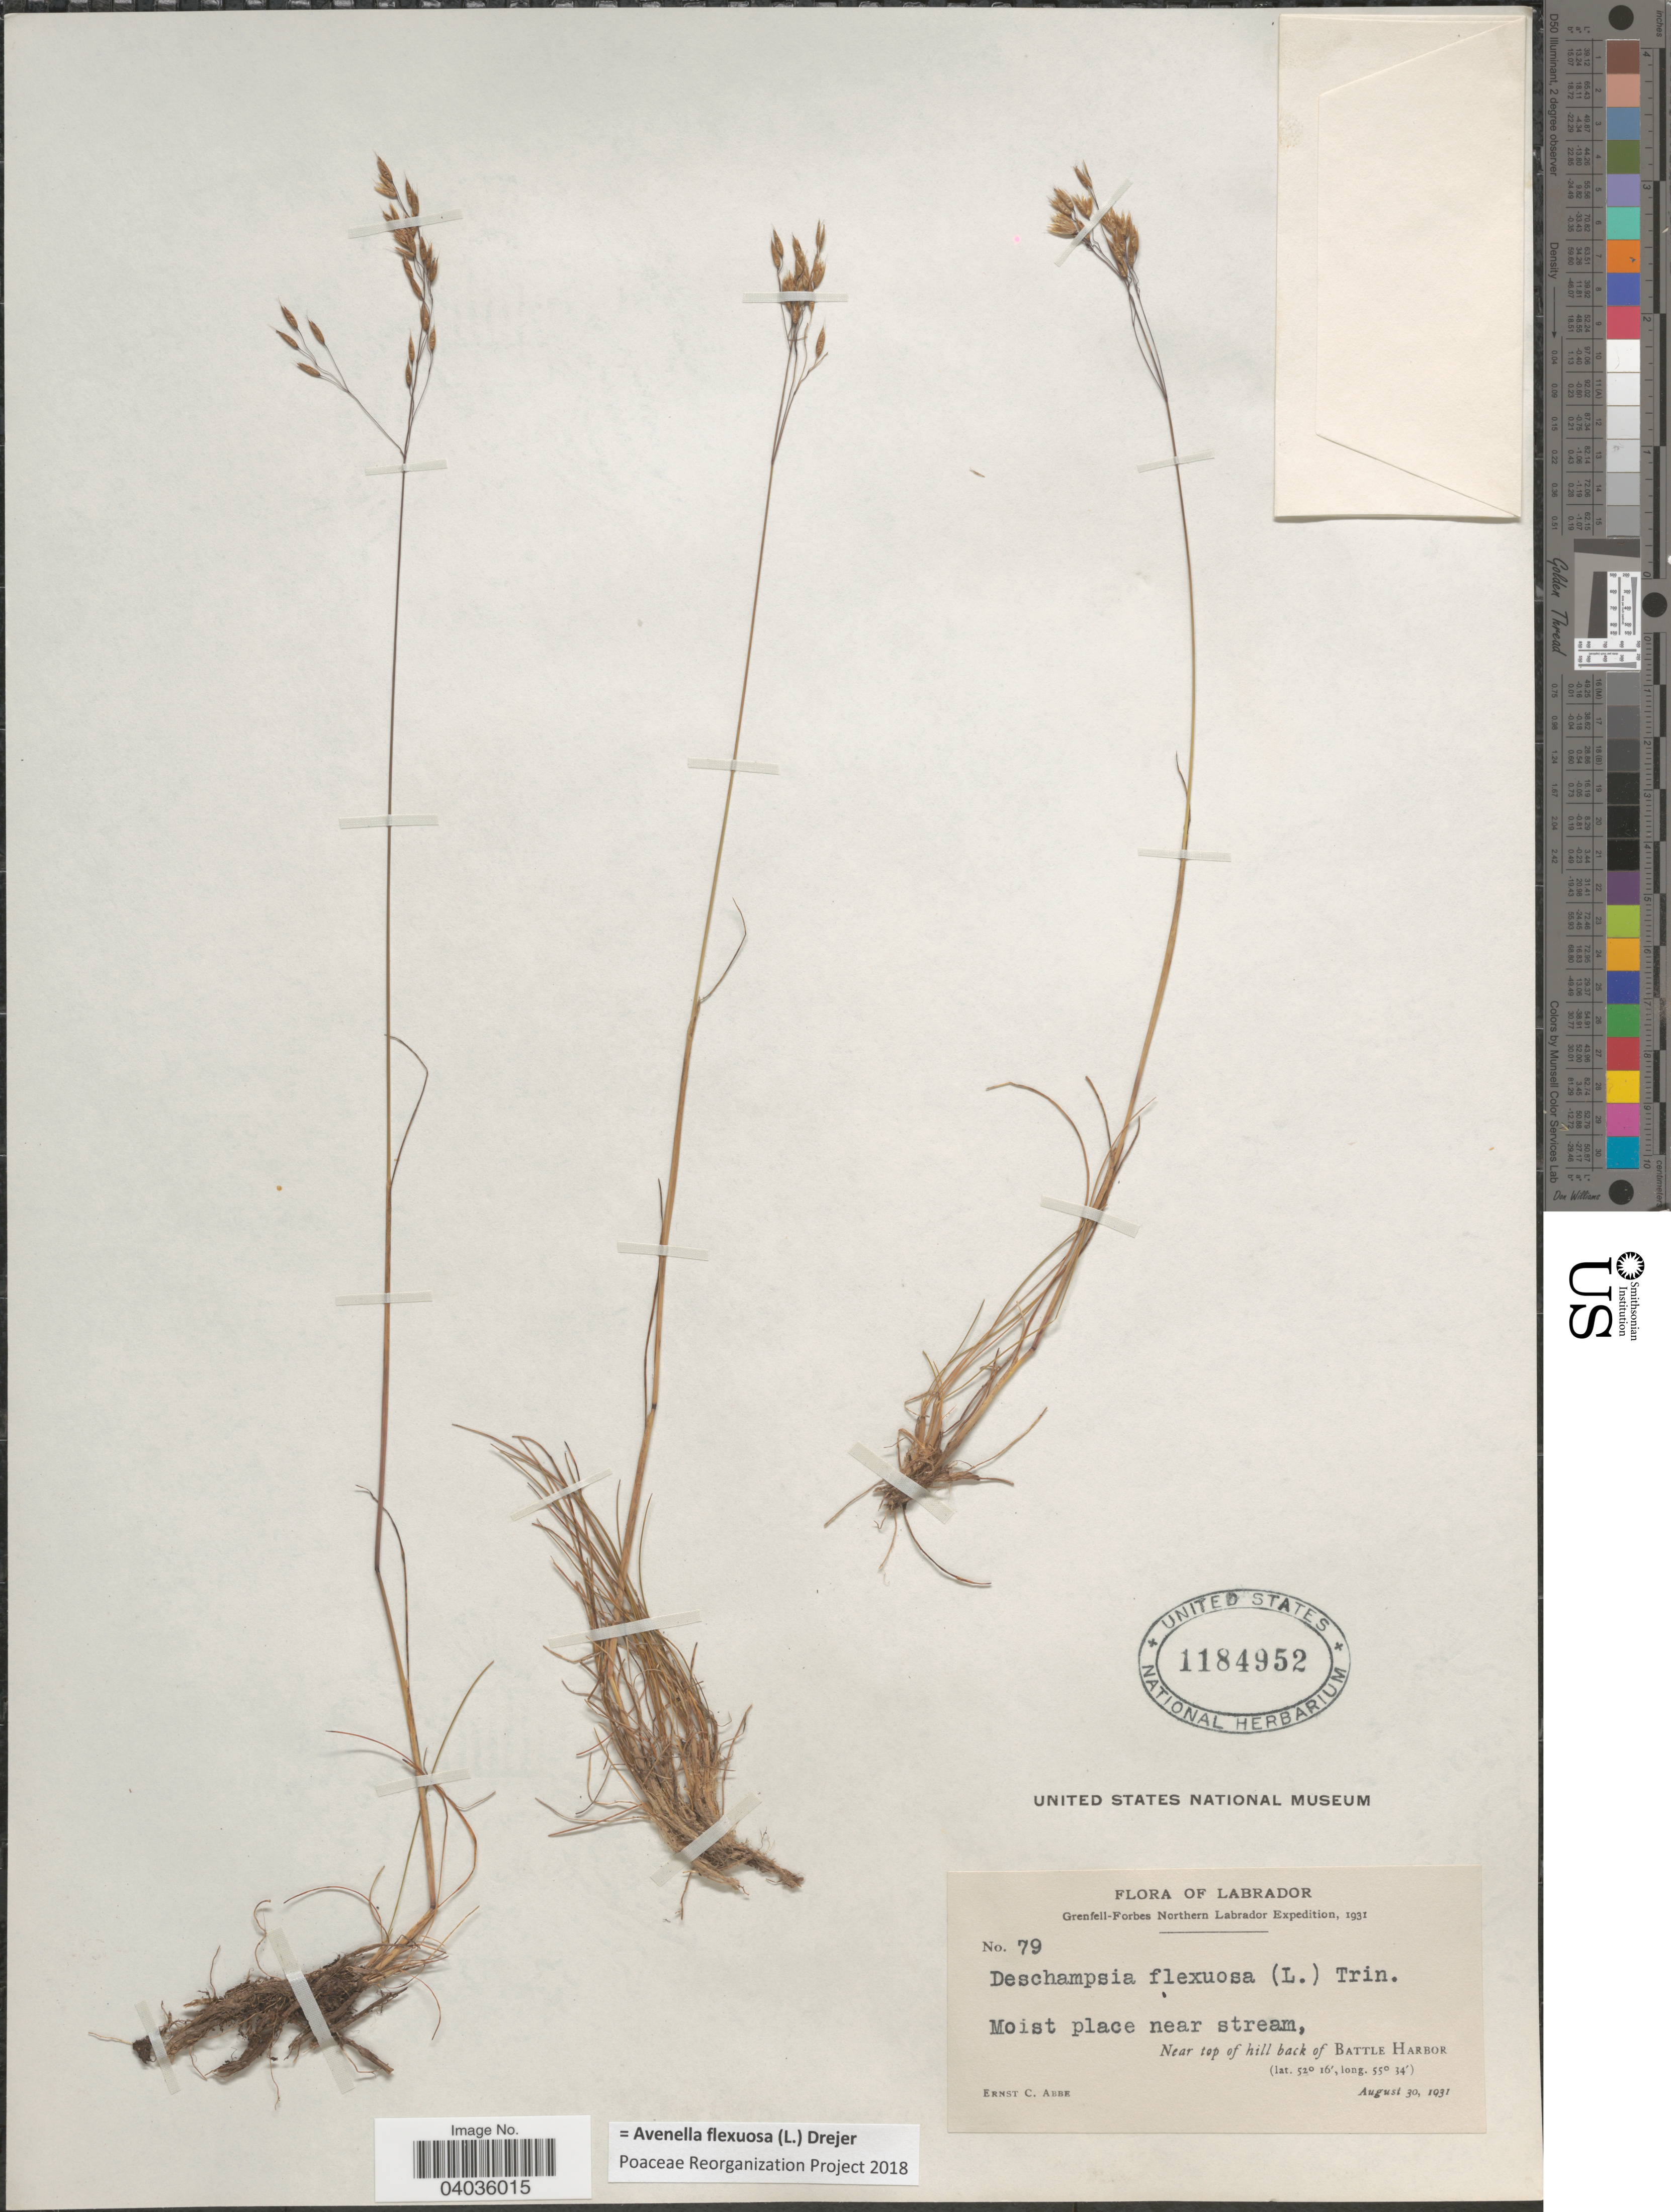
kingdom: Plantae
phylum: Tracheophyta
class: Liliopsida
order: Poales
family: Poaceae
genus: Avenella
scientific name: Avenella flexuosa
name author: (L.) Drejer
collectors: E. C. Abbe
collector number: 79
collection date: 1931-08-30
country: Canada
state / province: Newfoundland and Labrador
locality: Labrador. Northern Labrador. Near top of hill back of Battle Harbor.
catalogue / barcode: US 1184952